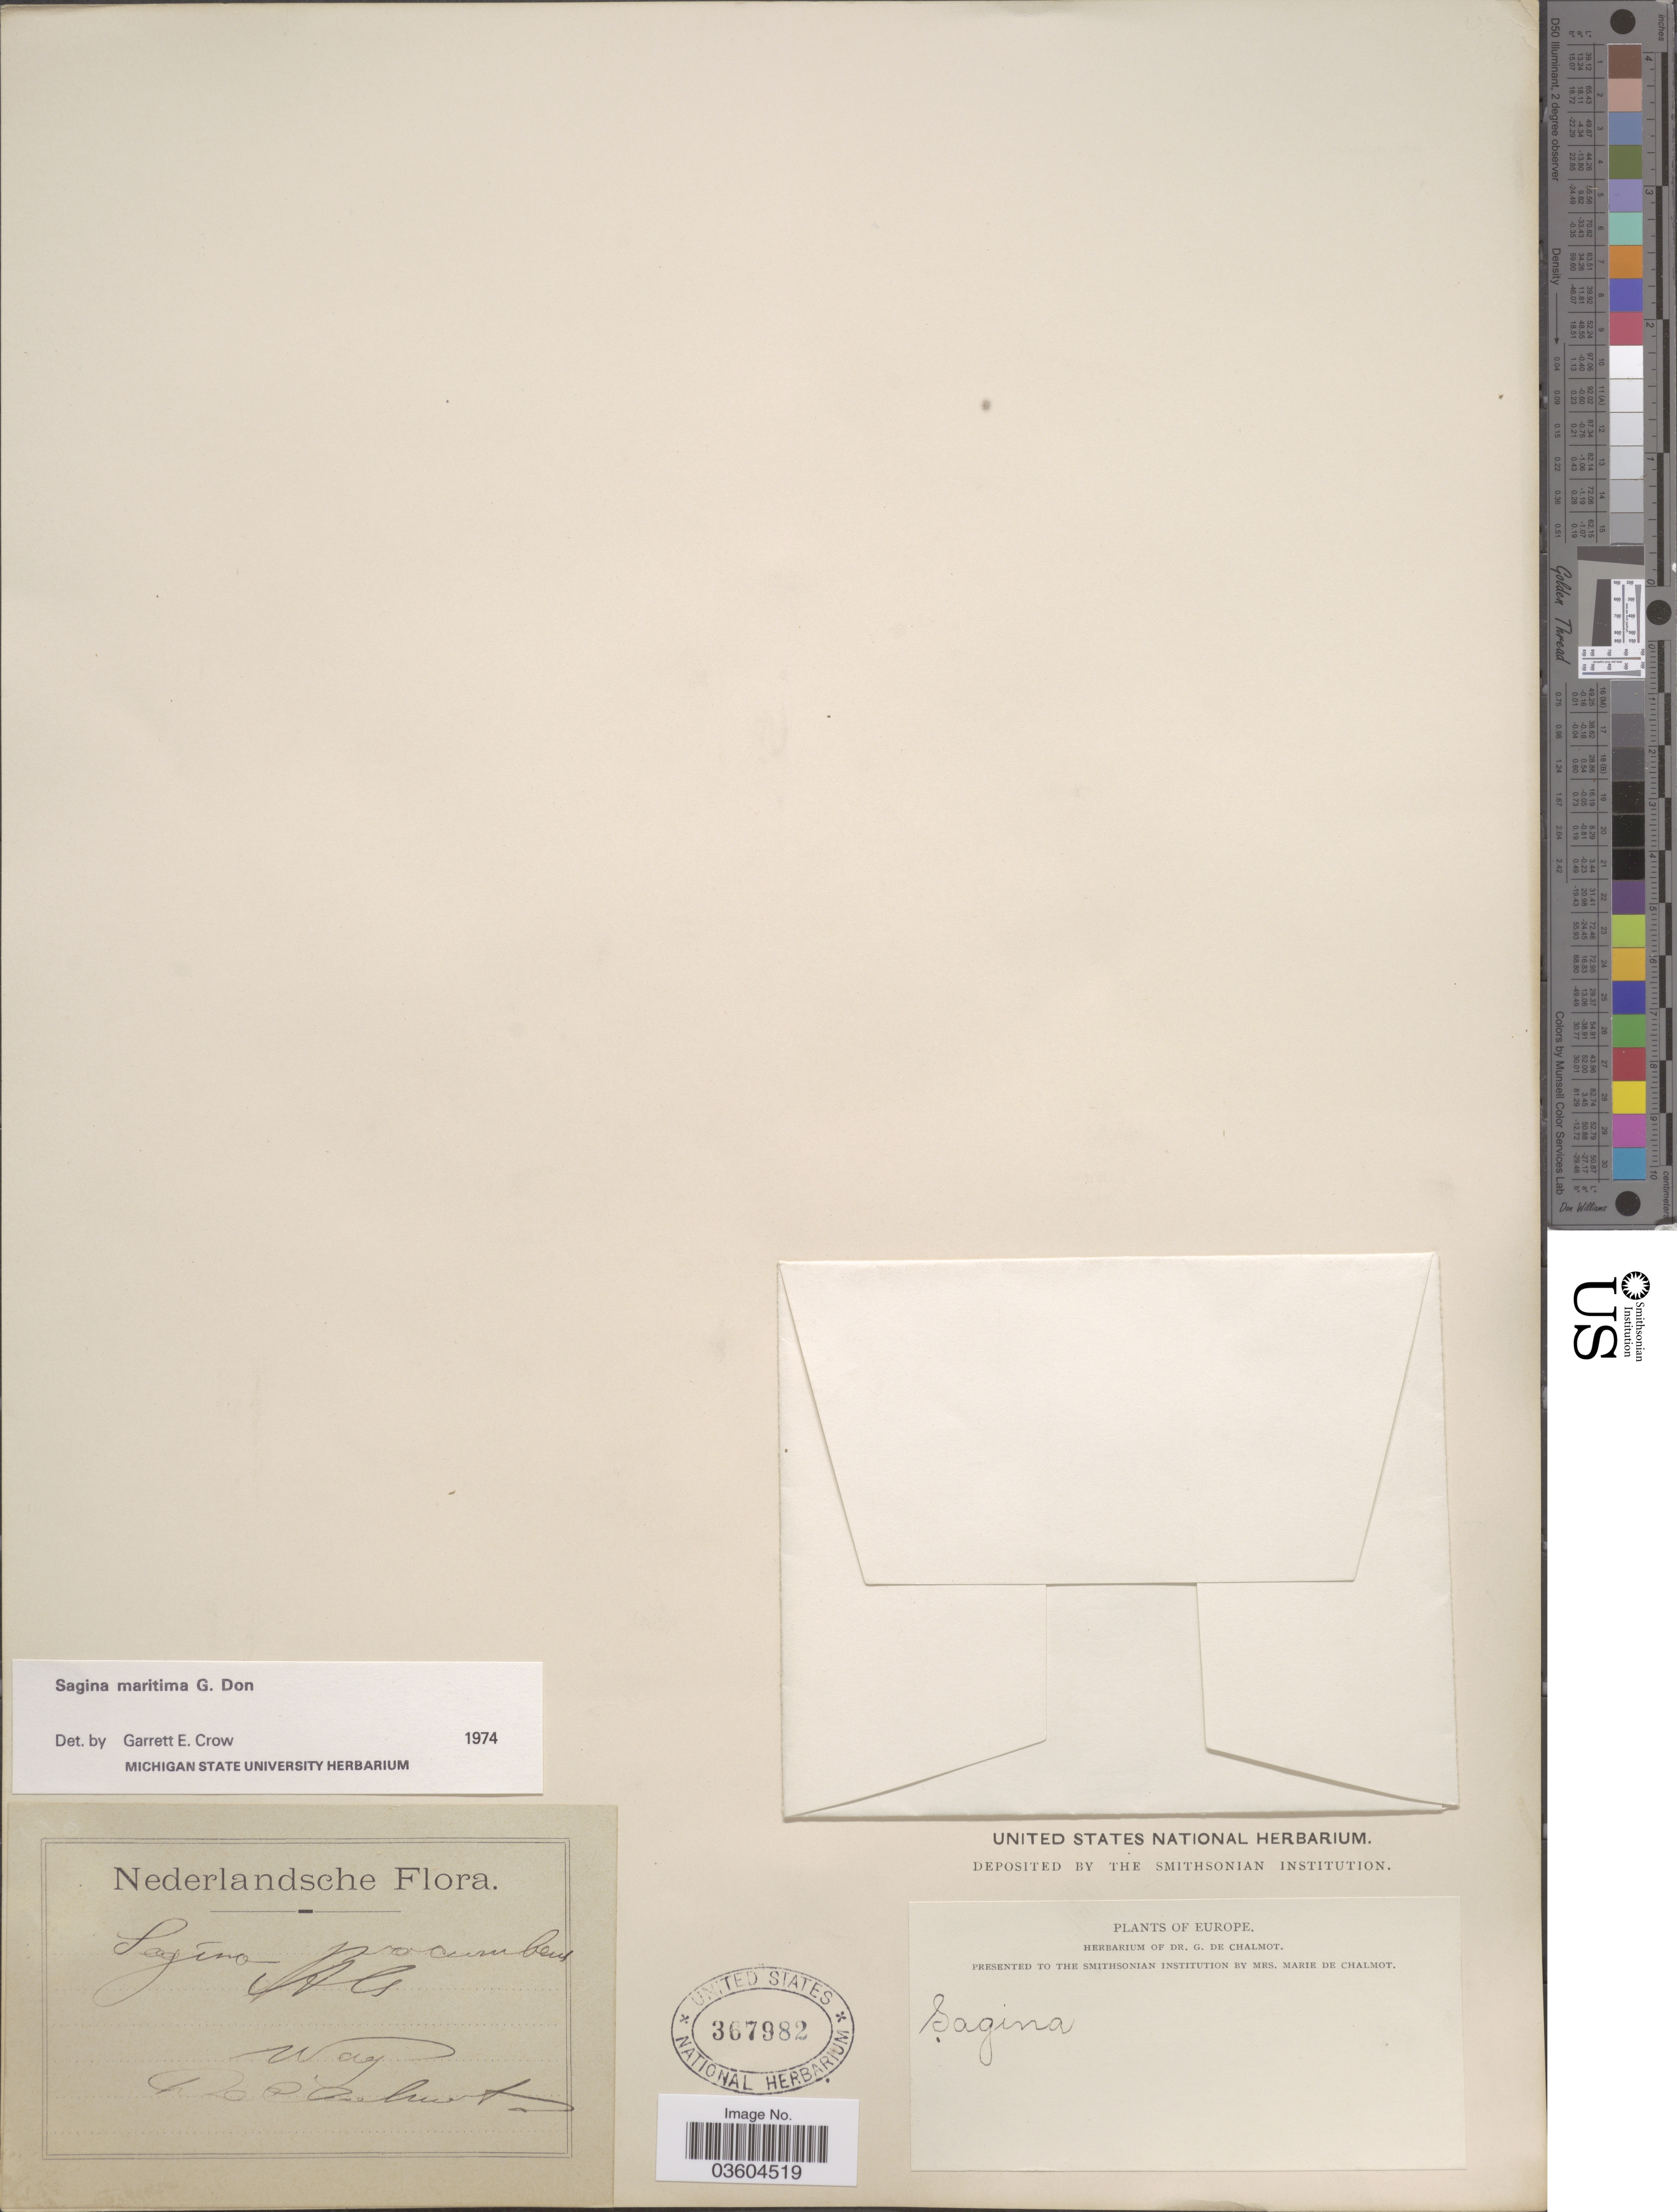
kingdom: Plantae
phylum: Tracheophyta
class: Magnoliopsida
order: Caryophyllales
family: Caryophyllaceae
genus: Sagina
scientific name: Sagina maritima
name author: G. Don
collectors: G. de Chalmot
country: Netherlands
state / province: Gelderland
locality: Wag.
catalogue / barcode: US 367982